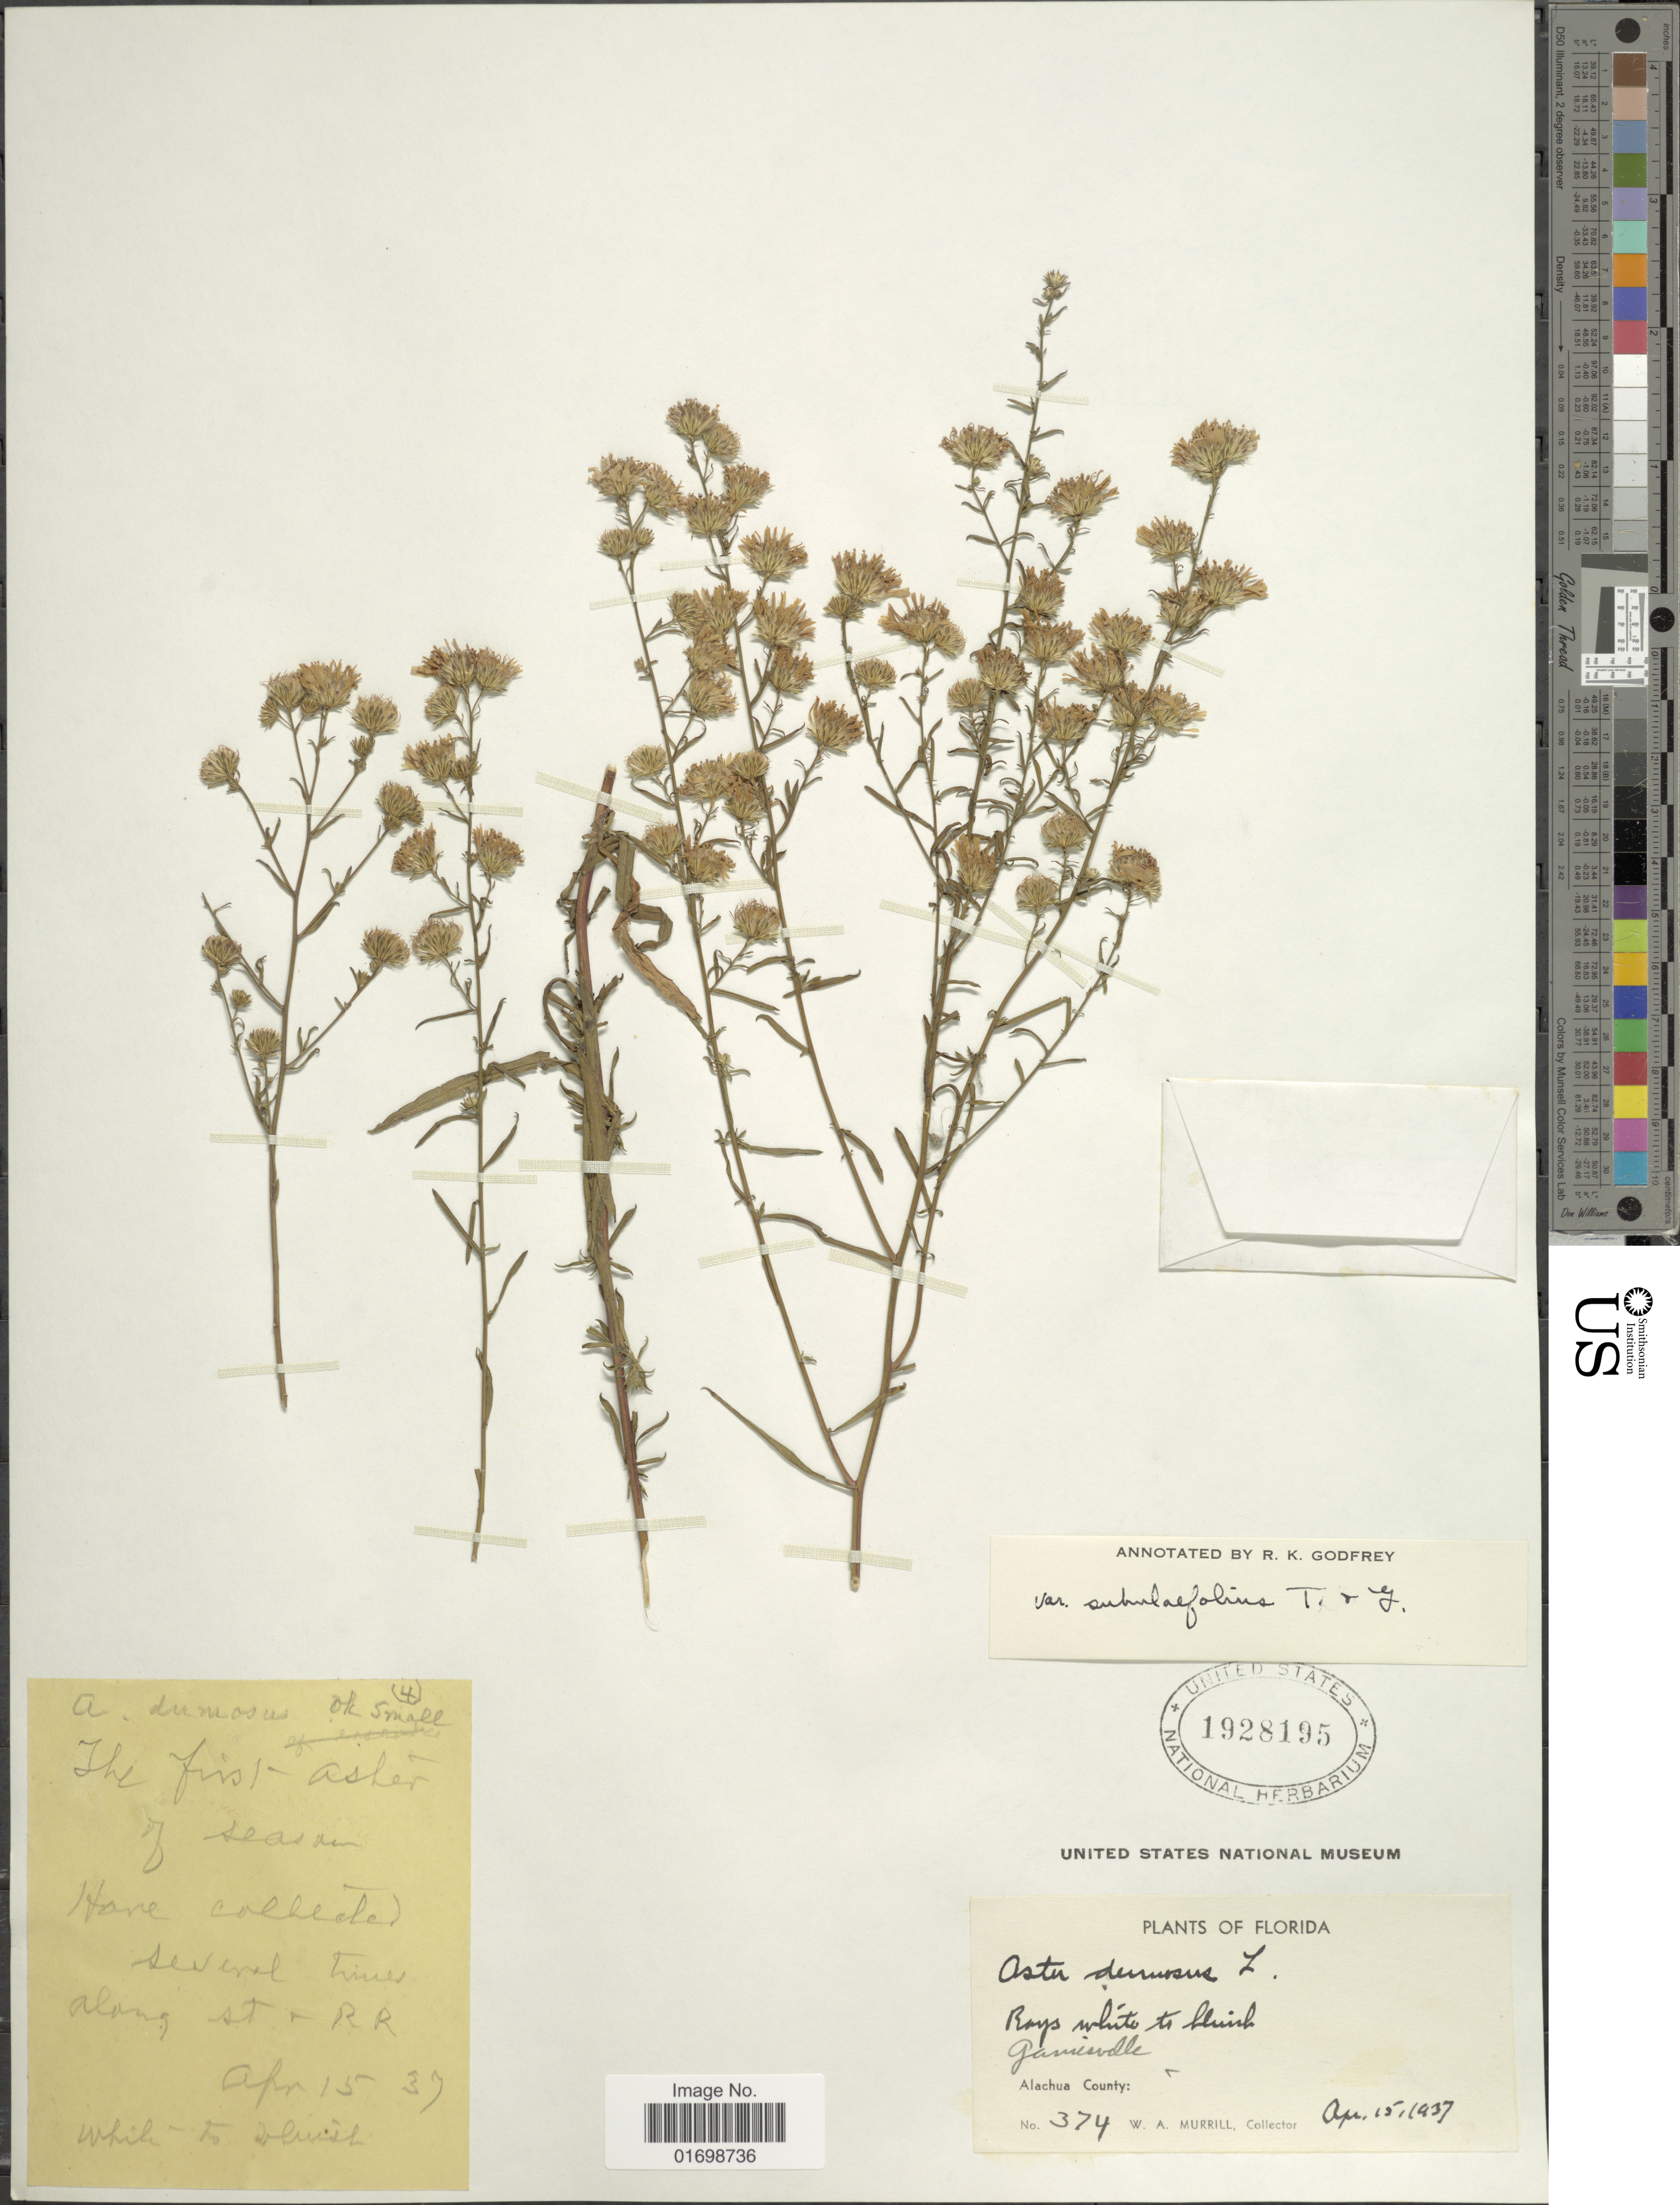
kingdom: Plantae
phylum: Tracheophyta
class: Magnoliopsida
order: Asterales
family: Asteraceae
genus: Symphyotrichum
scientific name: Symphyotrichum dumosum var. subulifolium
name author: (Torr. & A. Gray) G.L. Nesom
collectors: W. A. Murrill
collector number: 374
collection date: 1937-04-15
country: United States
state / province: Florida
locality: Gainesville, Alachua County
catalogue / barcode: US 1928195